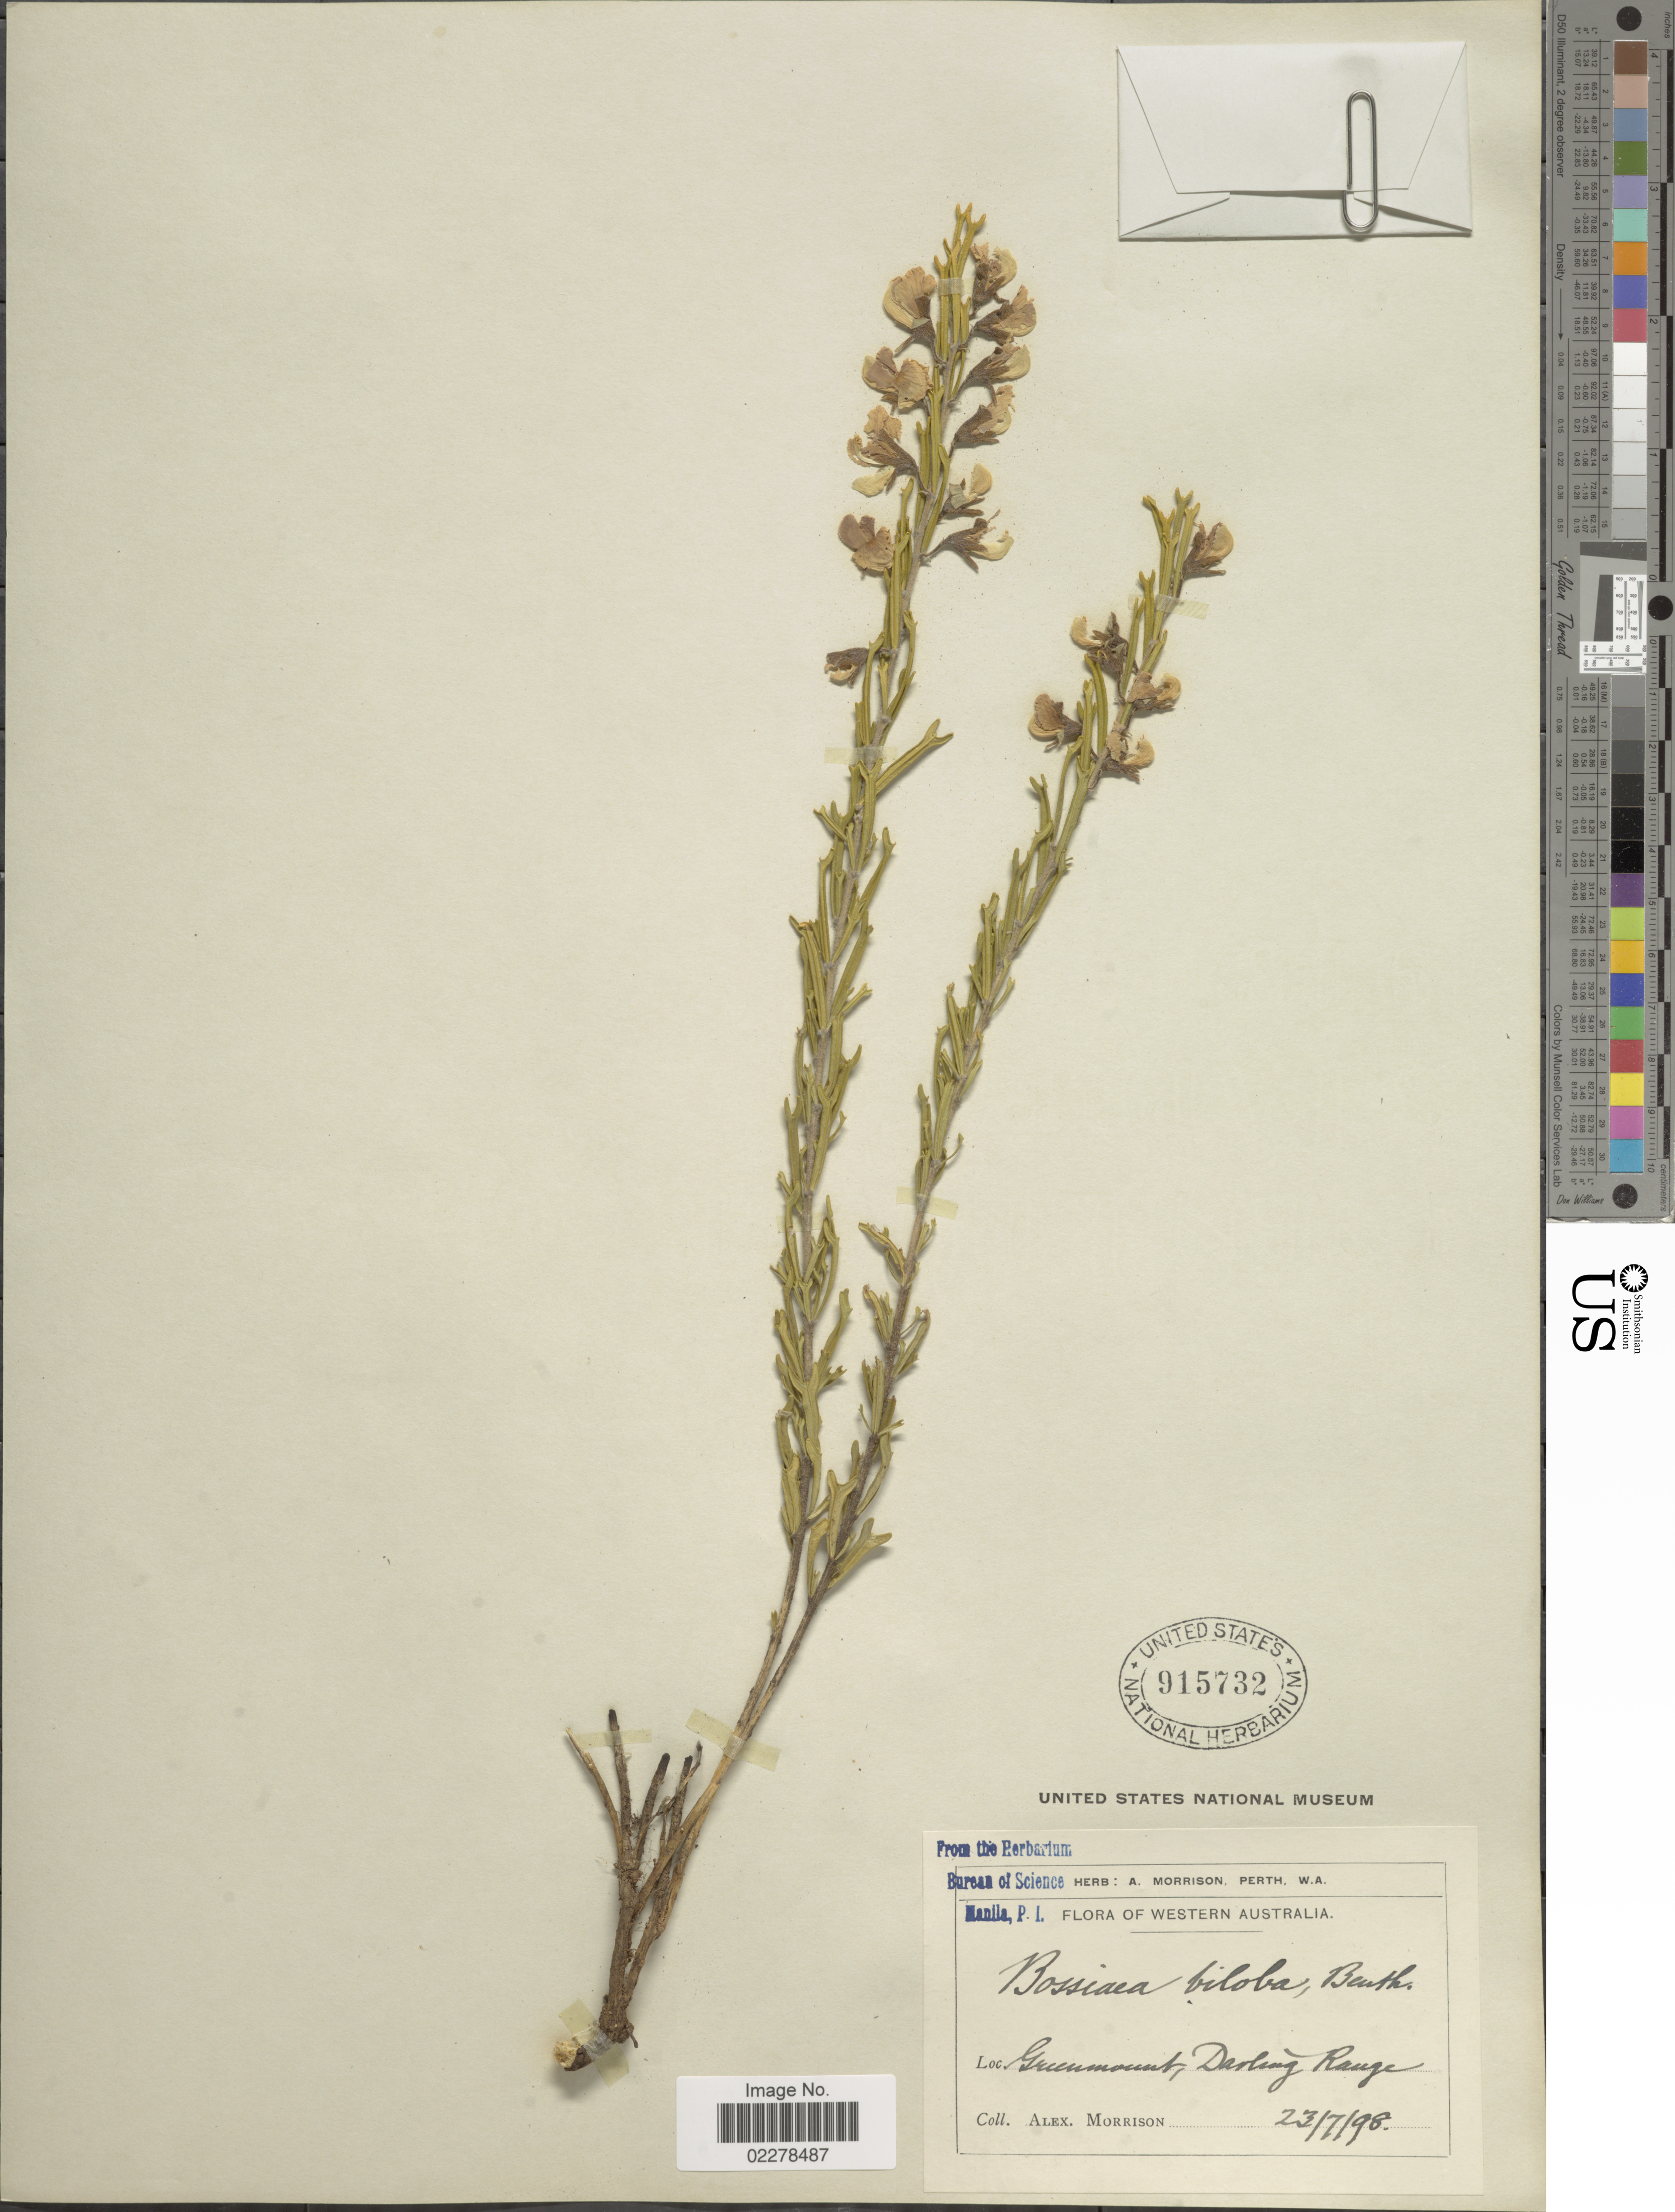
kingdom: Plantae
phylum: Tracheophyta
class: Magnoliopsida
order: Fabales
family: Fabaceae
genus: Cristonia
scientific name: Cristonia biloba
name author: (Benth.) J. H. Ross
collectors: A. Morrison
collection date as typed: Transcribed d/m/y: 23/7/98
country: Australia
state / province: Western Australia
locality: Greenmount, Darling Range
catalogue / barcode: US 915732